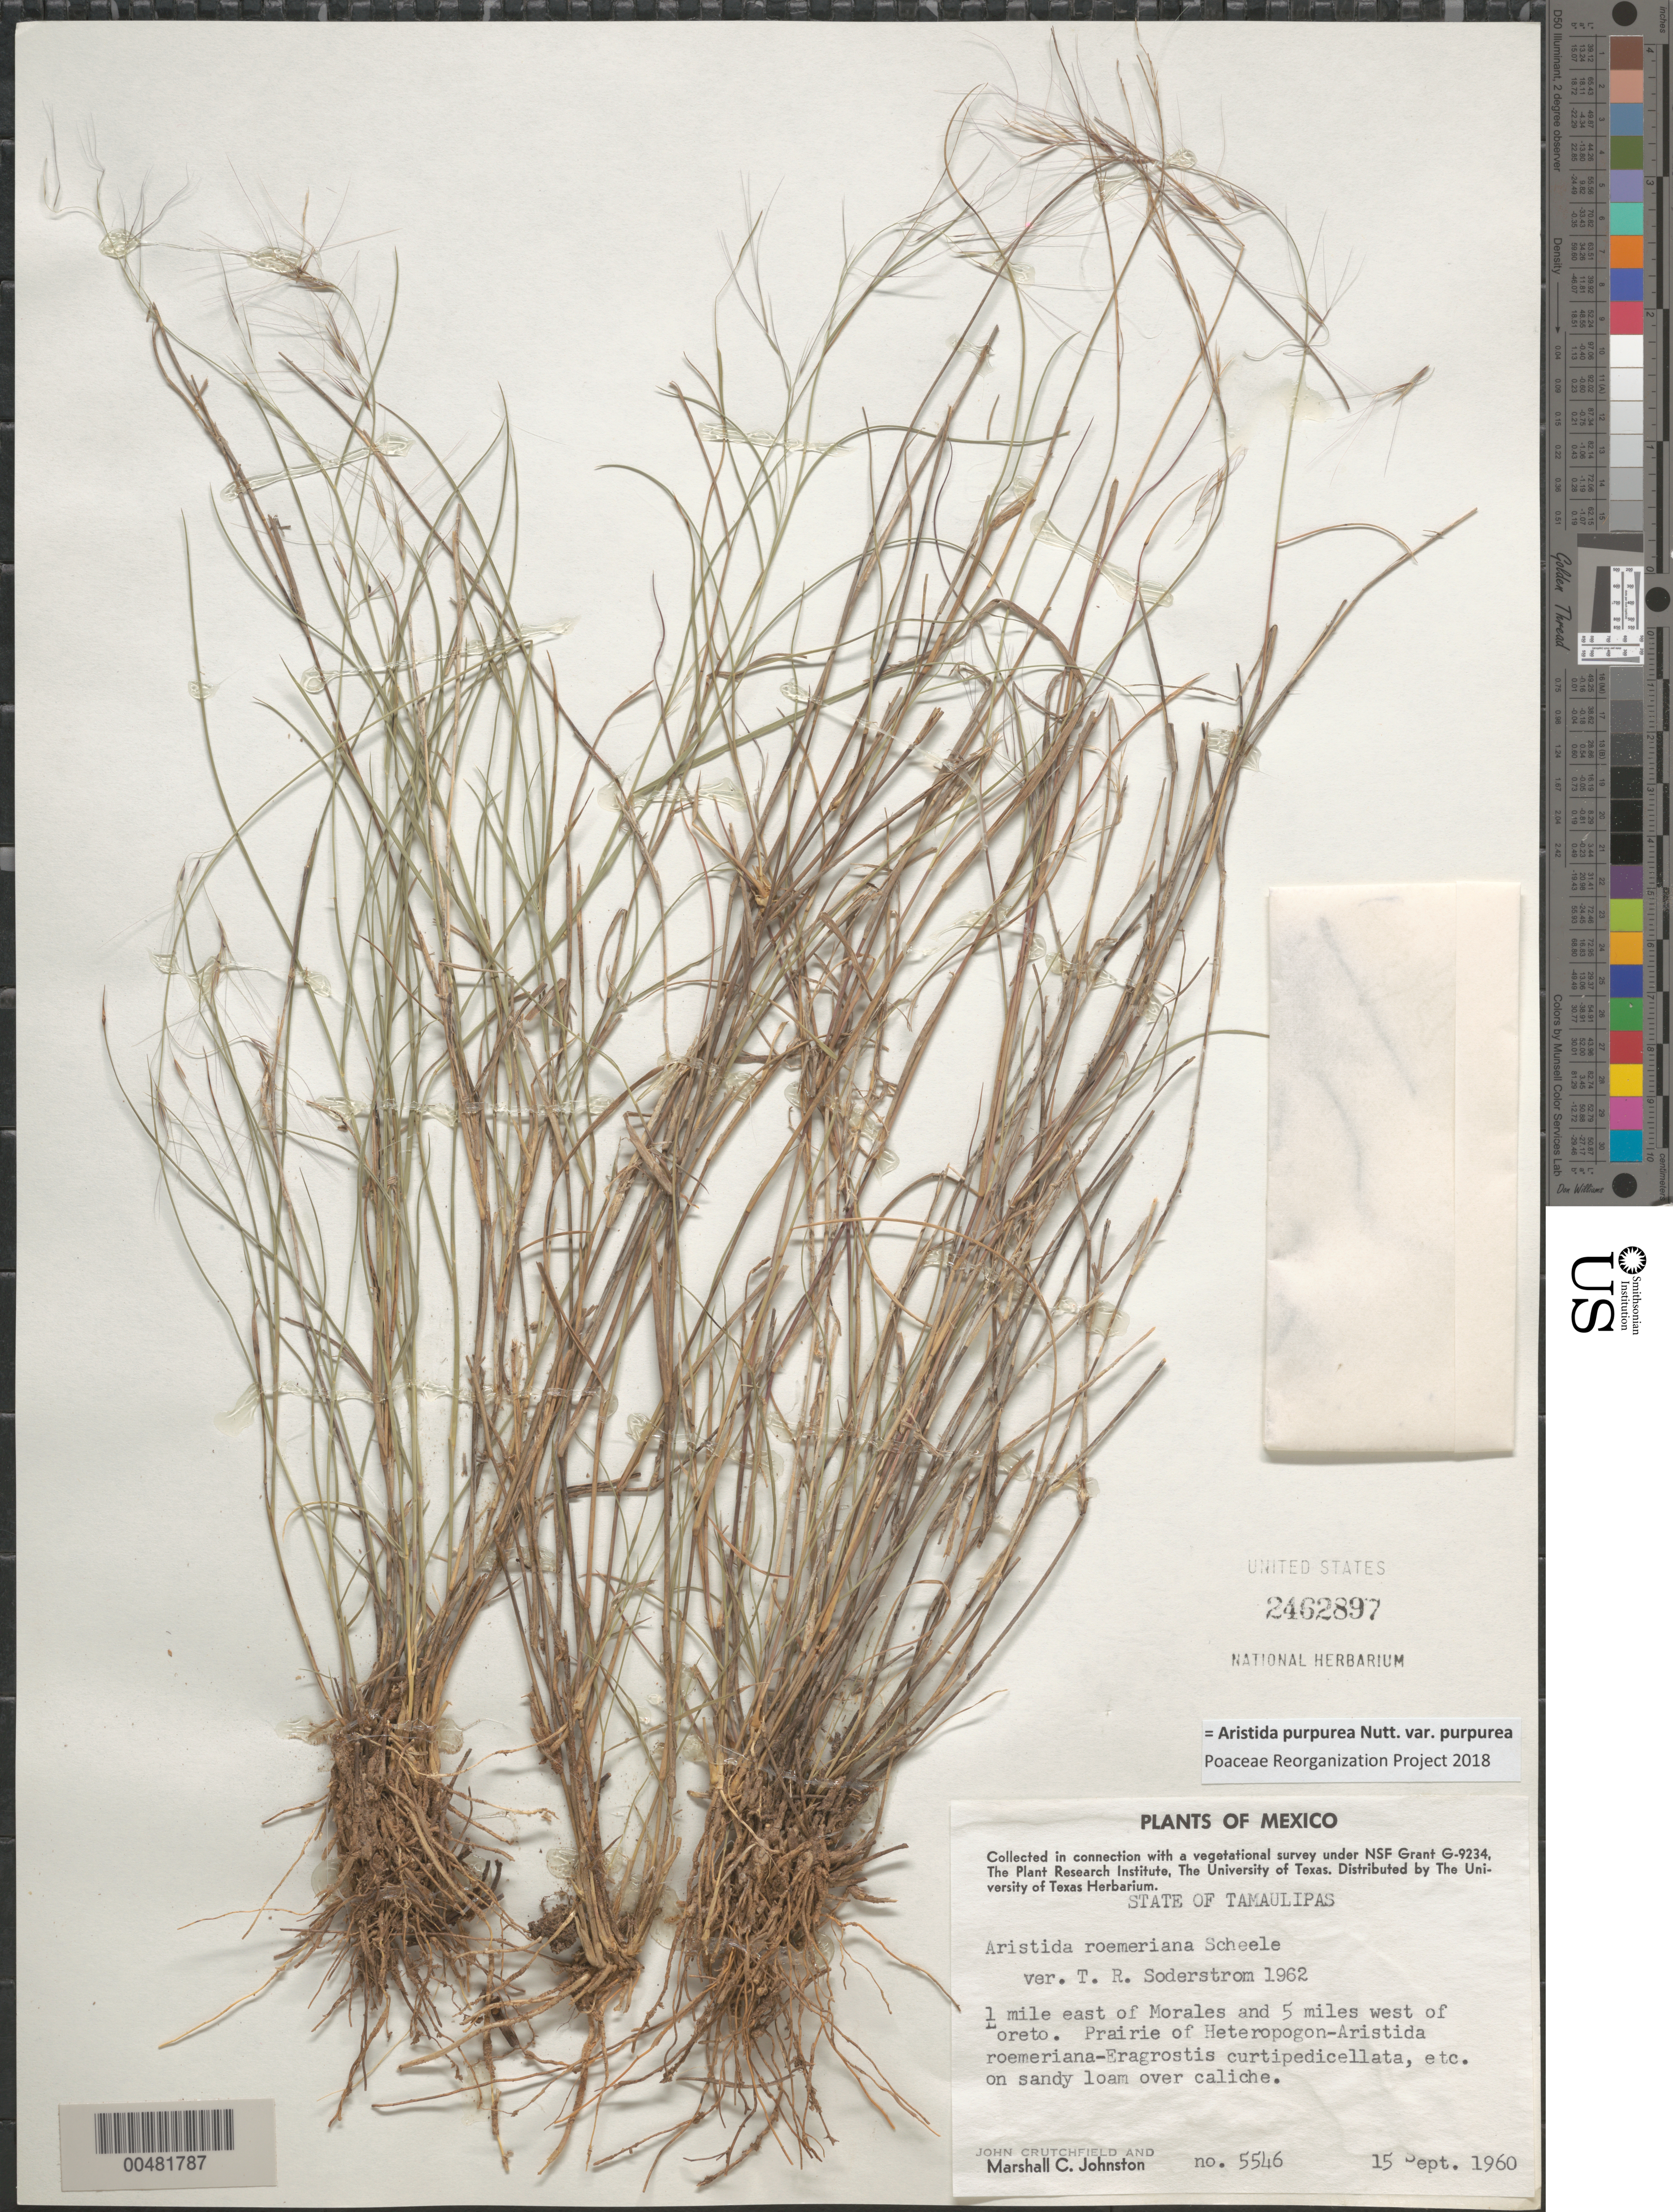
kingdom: Plantae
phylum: Tracheophyta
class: Liliopsida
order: Poales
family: Poaceae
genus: Aristida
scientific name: Aristida purpurea var. purpurea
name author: Nutt.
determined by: Poaceae Reorganization Project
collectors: J. Crutchfield & M. Johnston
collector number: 5546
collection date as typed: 15 Sep 1960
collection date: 1960-09-15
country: Mexico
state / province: Tamaulipas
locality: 1 mi E of Morales and 5 mi W of Loreto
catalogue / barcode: US 2462897